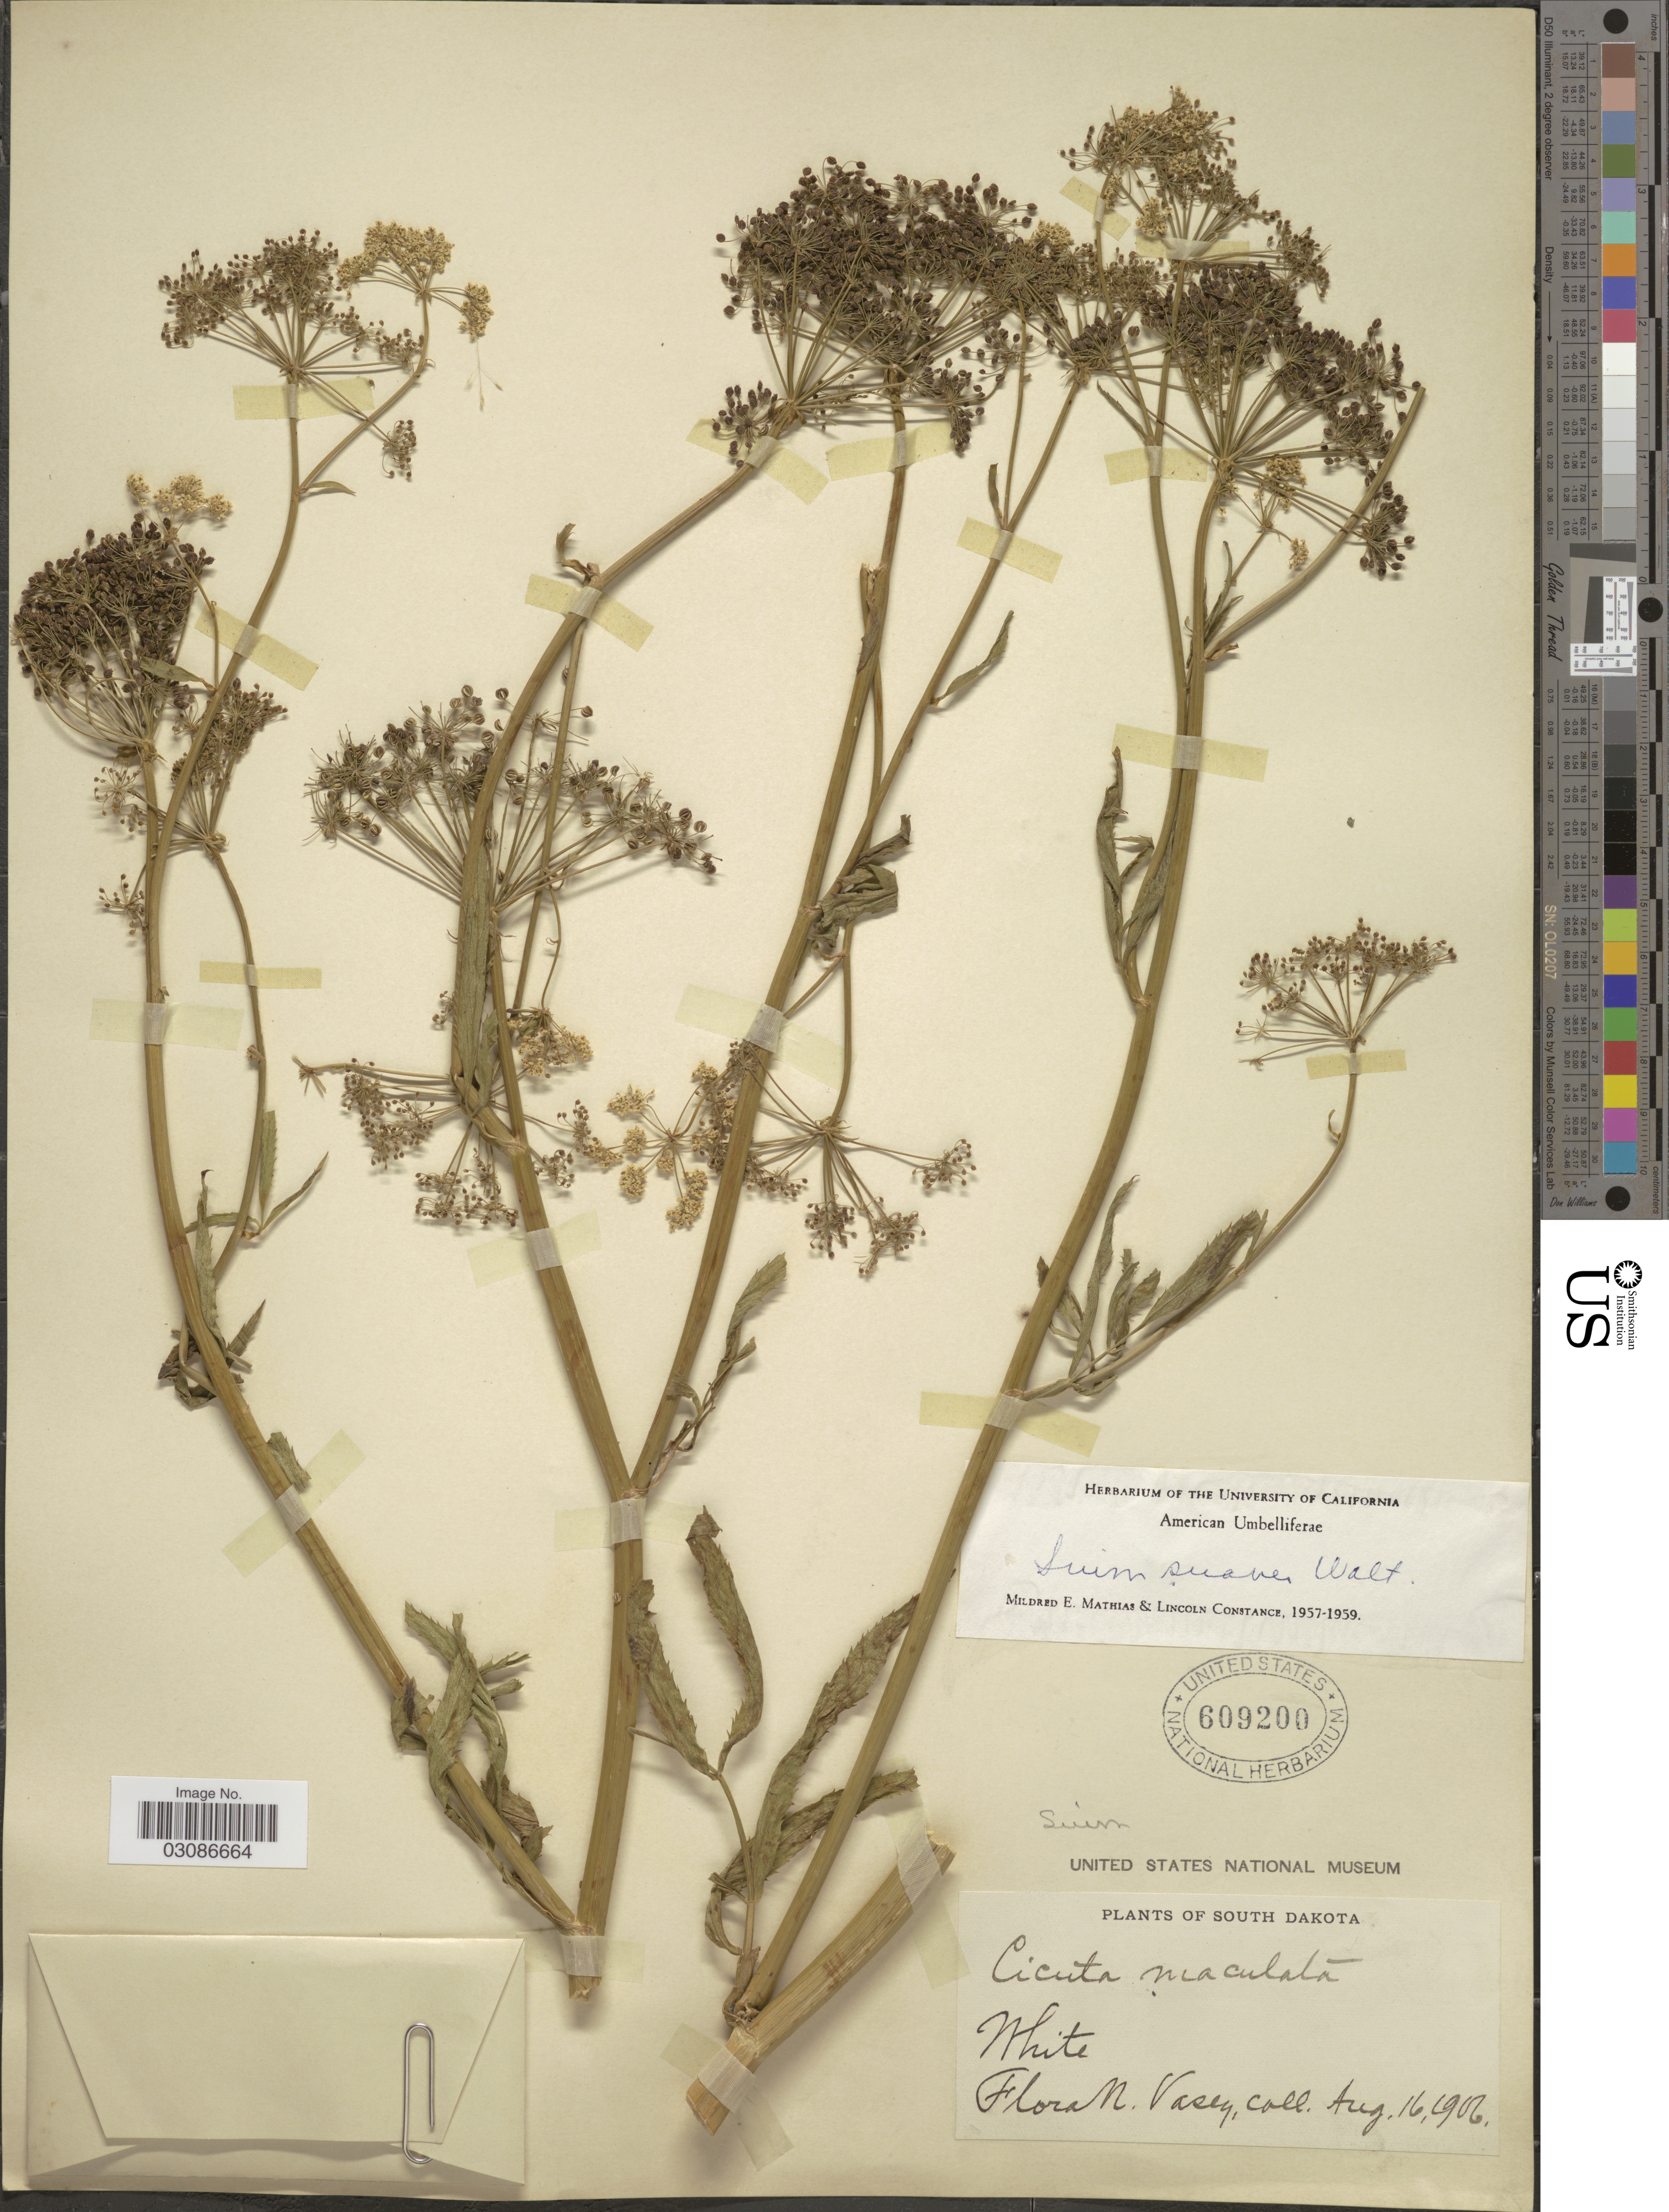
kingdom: Plantae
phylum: Tracheophyta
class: Magnoliopsida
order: Apiales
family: Apiaceae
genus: Sium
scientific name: Sium suave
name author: Walter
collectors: N. Vasey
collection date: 1906-08-16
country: United States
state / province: South Dakota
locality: White.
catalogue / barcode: US 609200